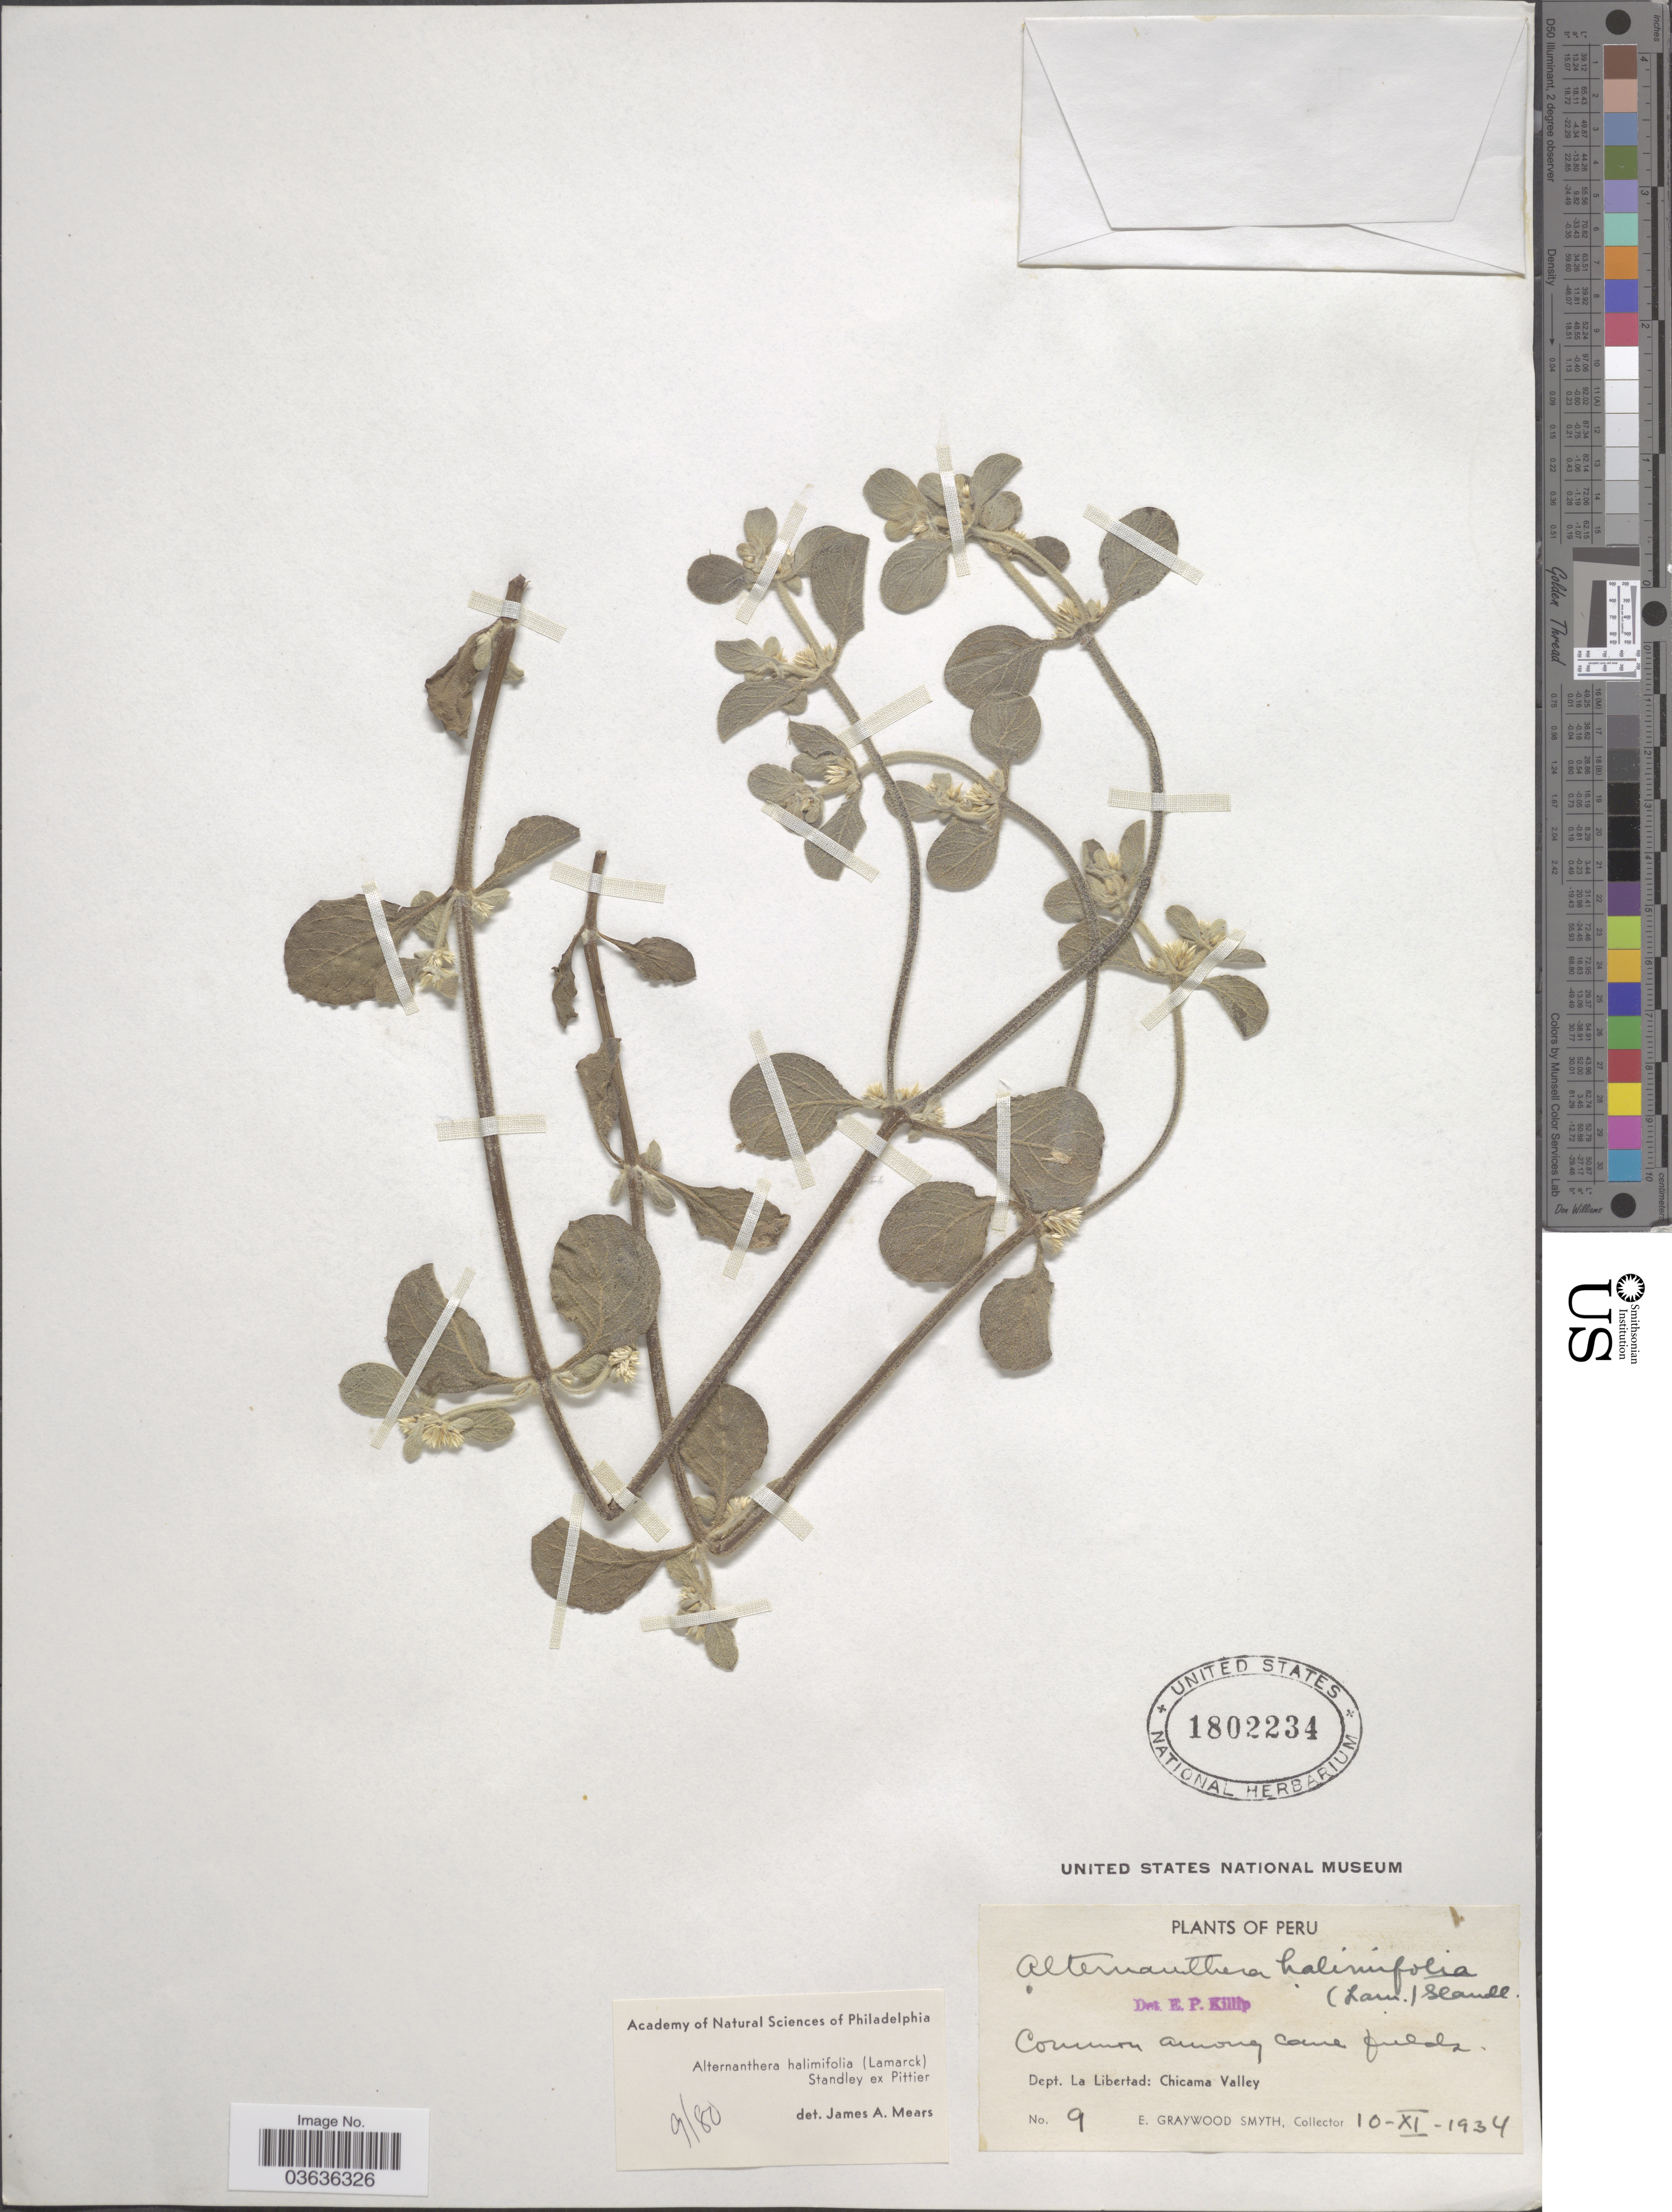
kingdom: Plantae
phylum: Tracheophyta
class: Magnoliopsida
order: Caryophyllales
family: Amaranthaceae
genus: Alternanthera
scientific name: Alternanthera halimifolia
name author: (Lam.) Standl. ex Pittier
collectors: E. G. Smyth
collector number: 9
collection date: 1934-11-10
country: Peru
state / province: La Libertad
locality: Dept. La Libertad: Chicama Valley.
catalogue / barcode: US 1802234